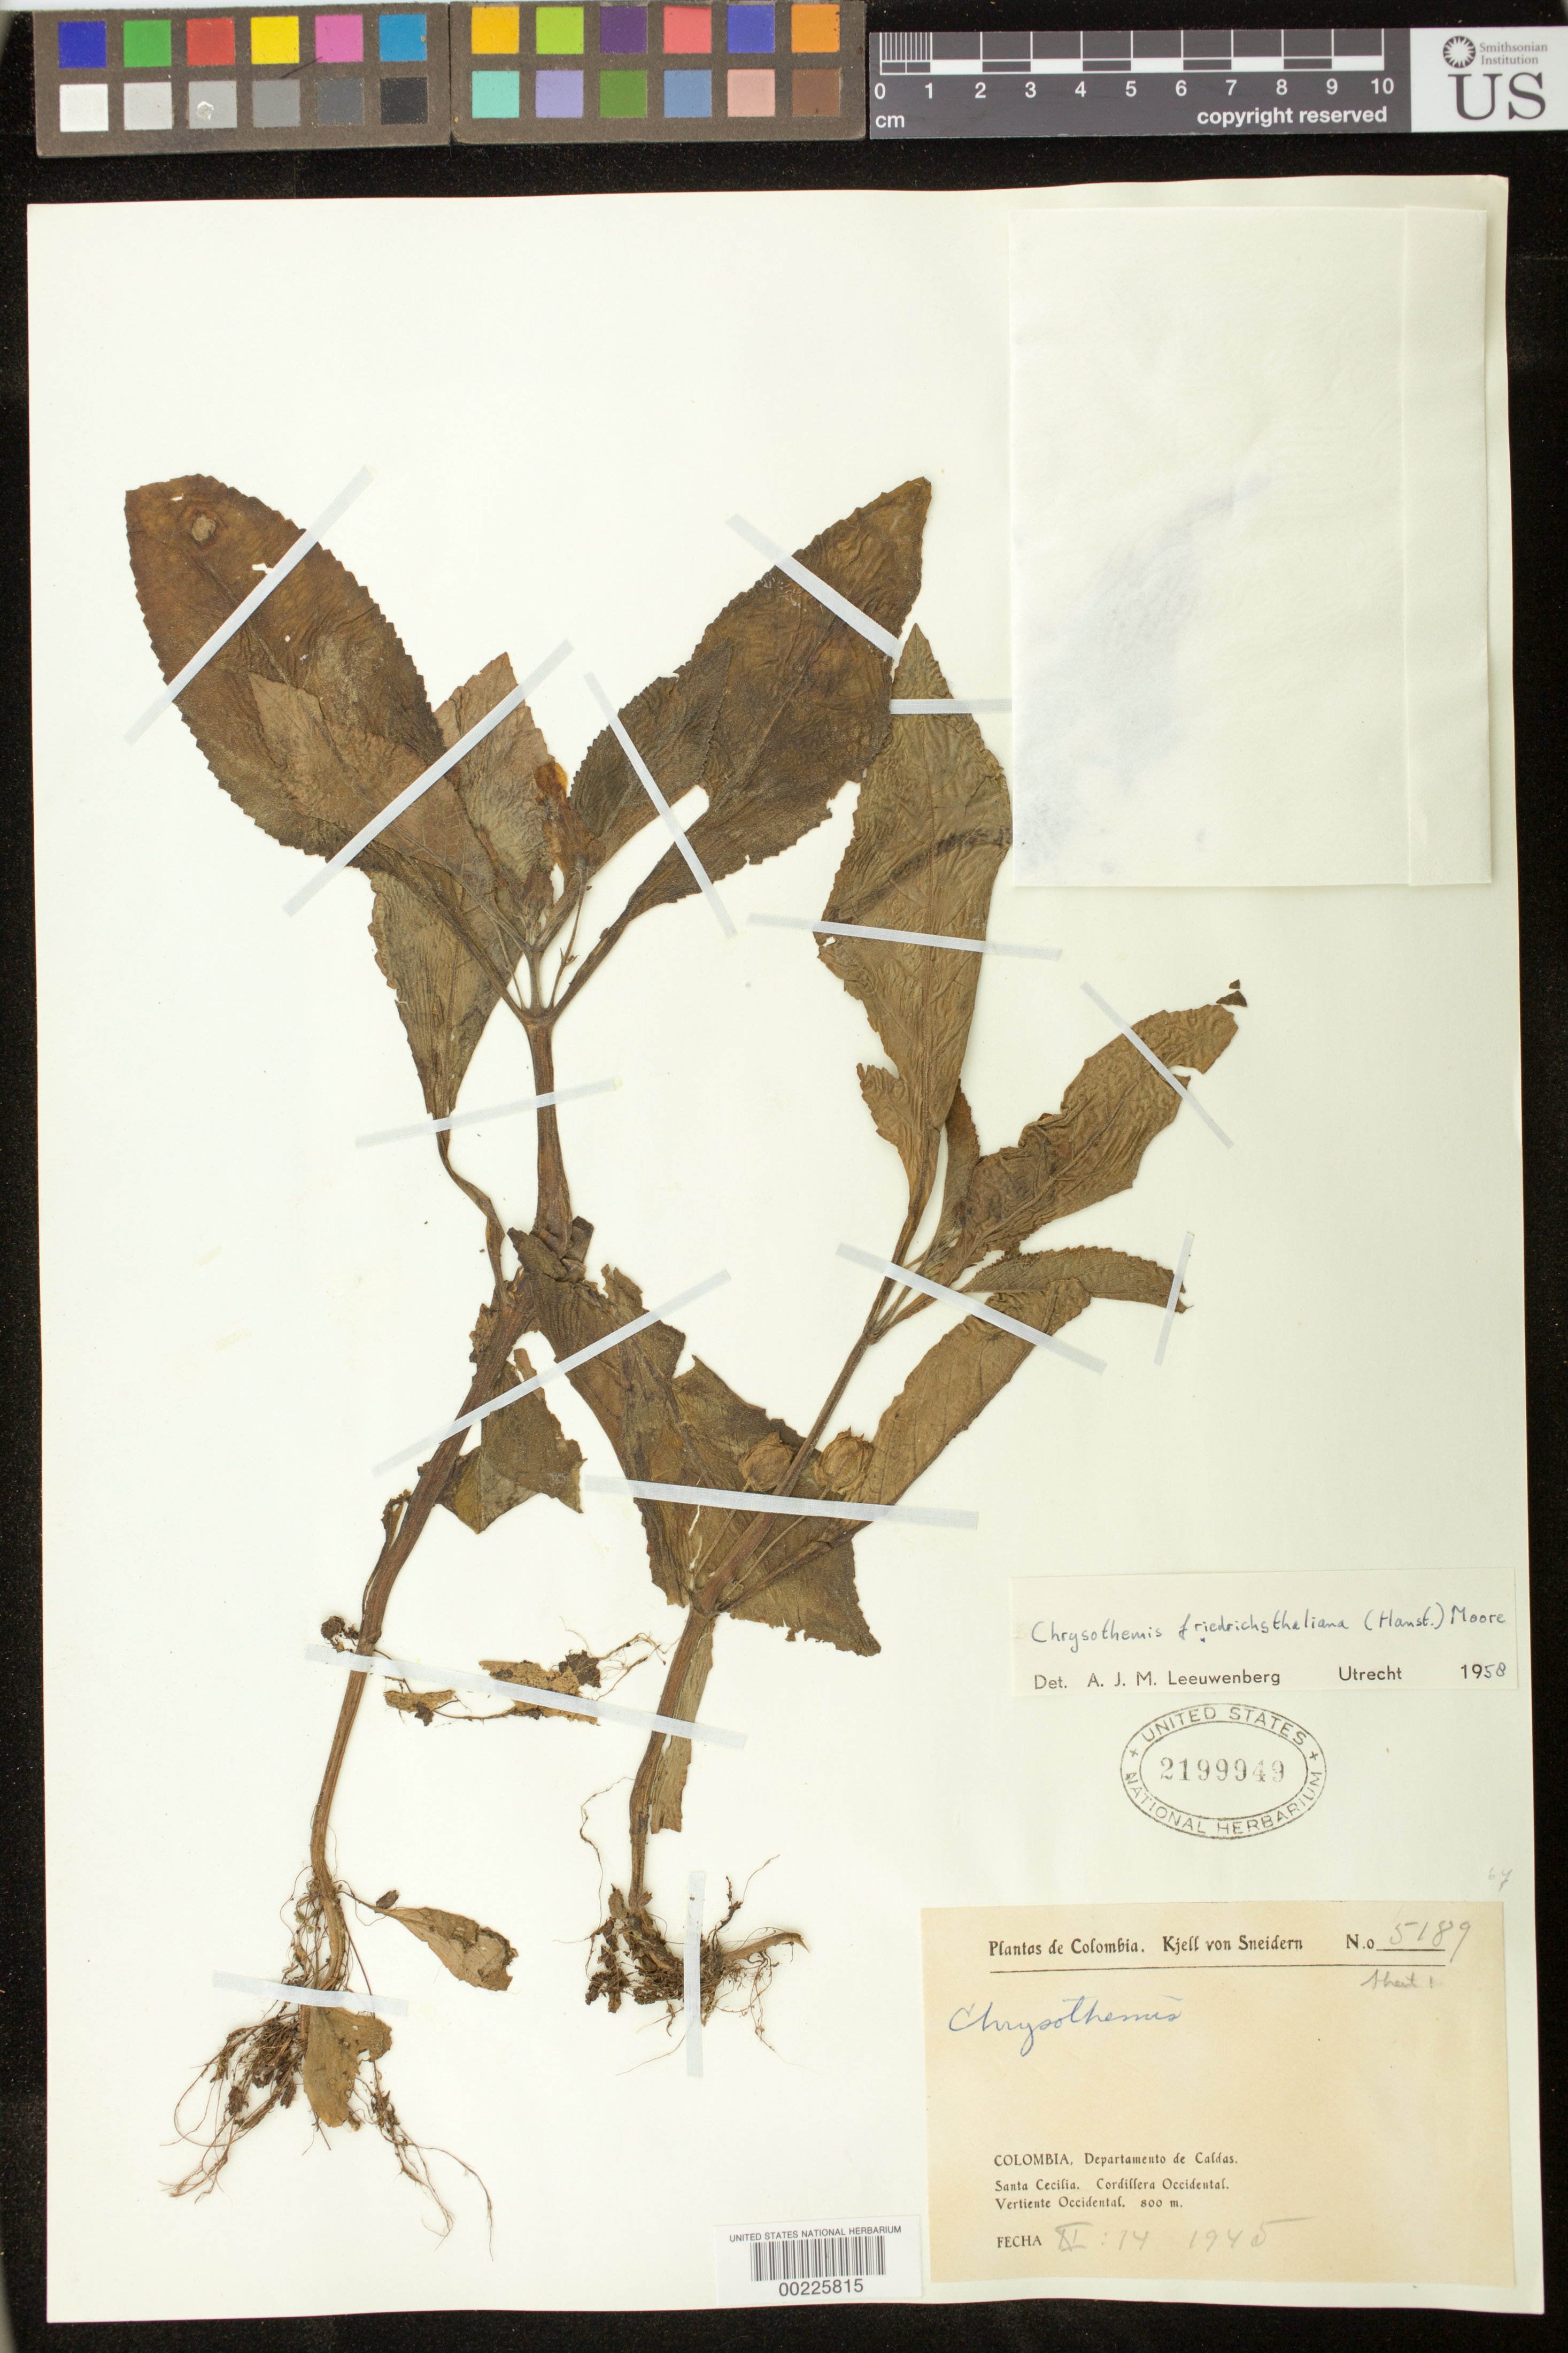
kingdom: Plantae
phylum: Tracheophyta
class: Magnoliopsida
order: Lamiales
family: Gesneriaceae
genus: Chrysothemis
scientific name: Chrysothemis friedrichsthaliana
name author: (Hanst.) H.E. Moore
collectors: K. von Sneidern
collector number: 5189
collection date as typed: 14 Nov 1945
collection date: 1945-11-14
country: Colombia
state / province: Caldas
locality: Santa Cecilia, Cordillera Occidental, western slope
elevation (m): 800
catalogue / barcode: US 2199949